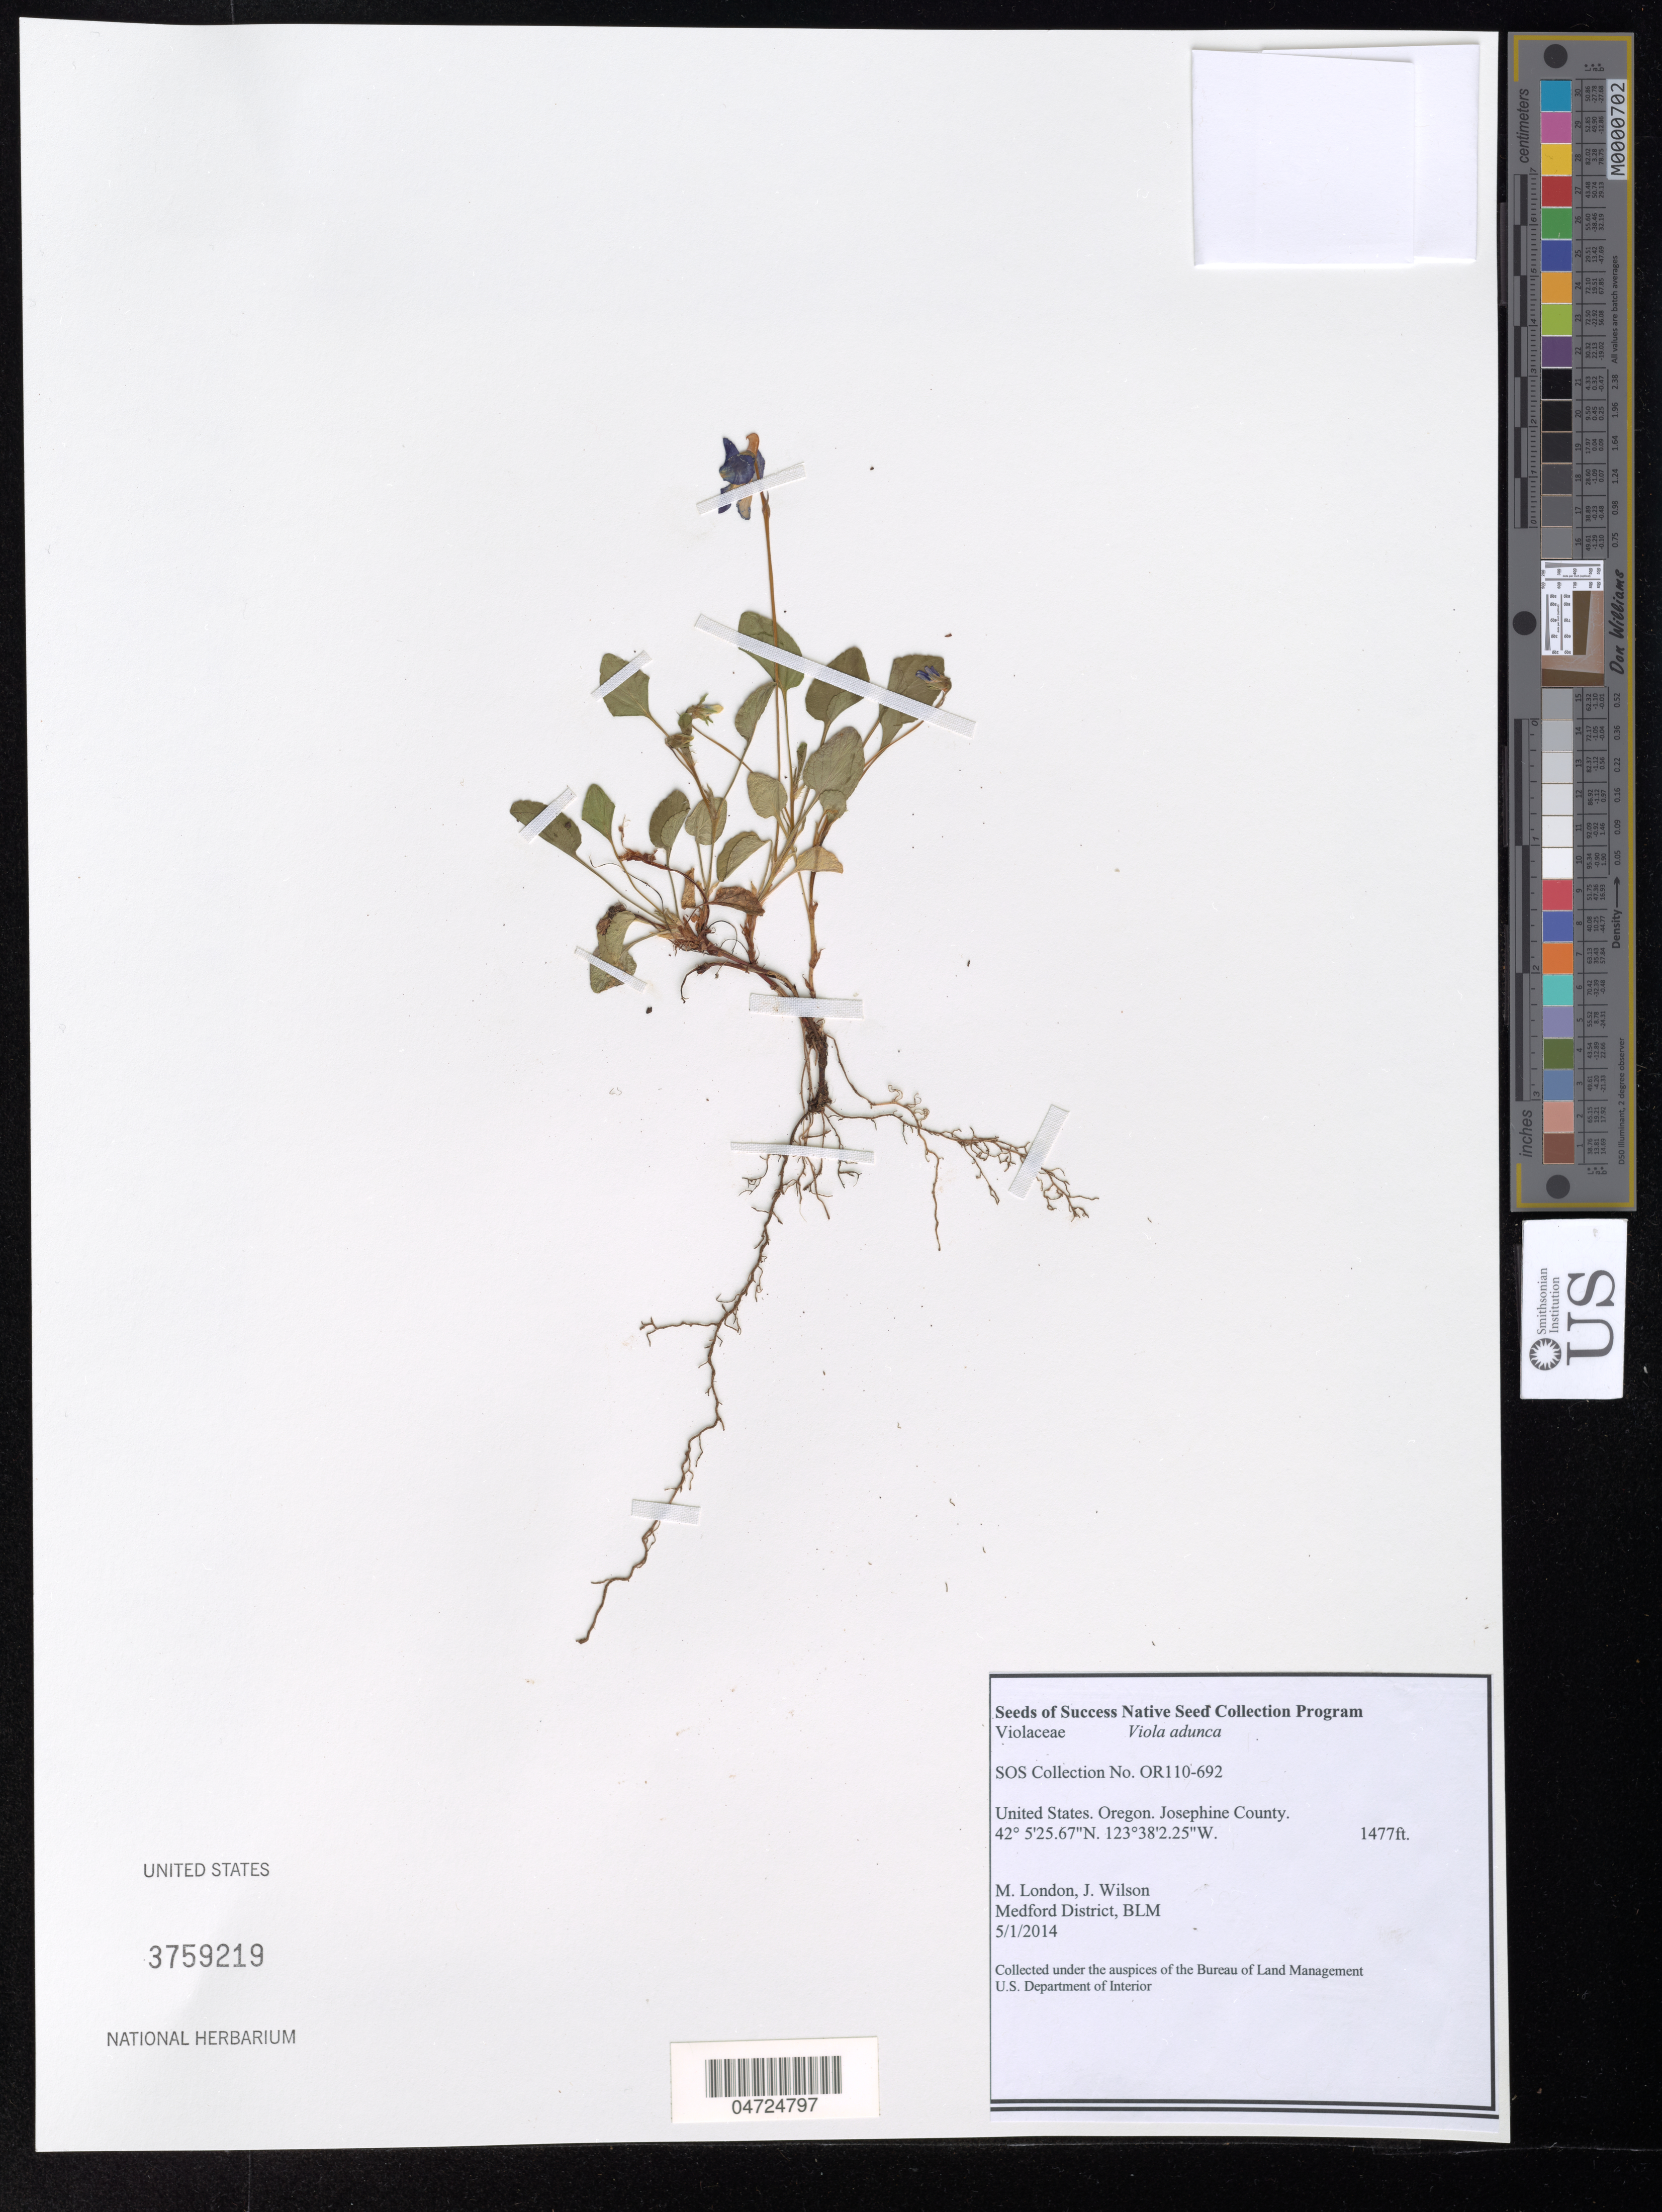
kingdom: Plantae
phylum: Tracheophyta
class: Magnoliopsida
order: Malpighiales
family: Violaceae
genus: Viola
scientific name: Viola adunca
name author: Sm.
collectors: M. London & J. Wilson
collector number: OR110-692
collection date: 2014-05-01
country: United States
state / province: Oregon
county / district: Josephine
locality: Josephine County.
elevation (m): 450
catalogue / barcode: US 3759219